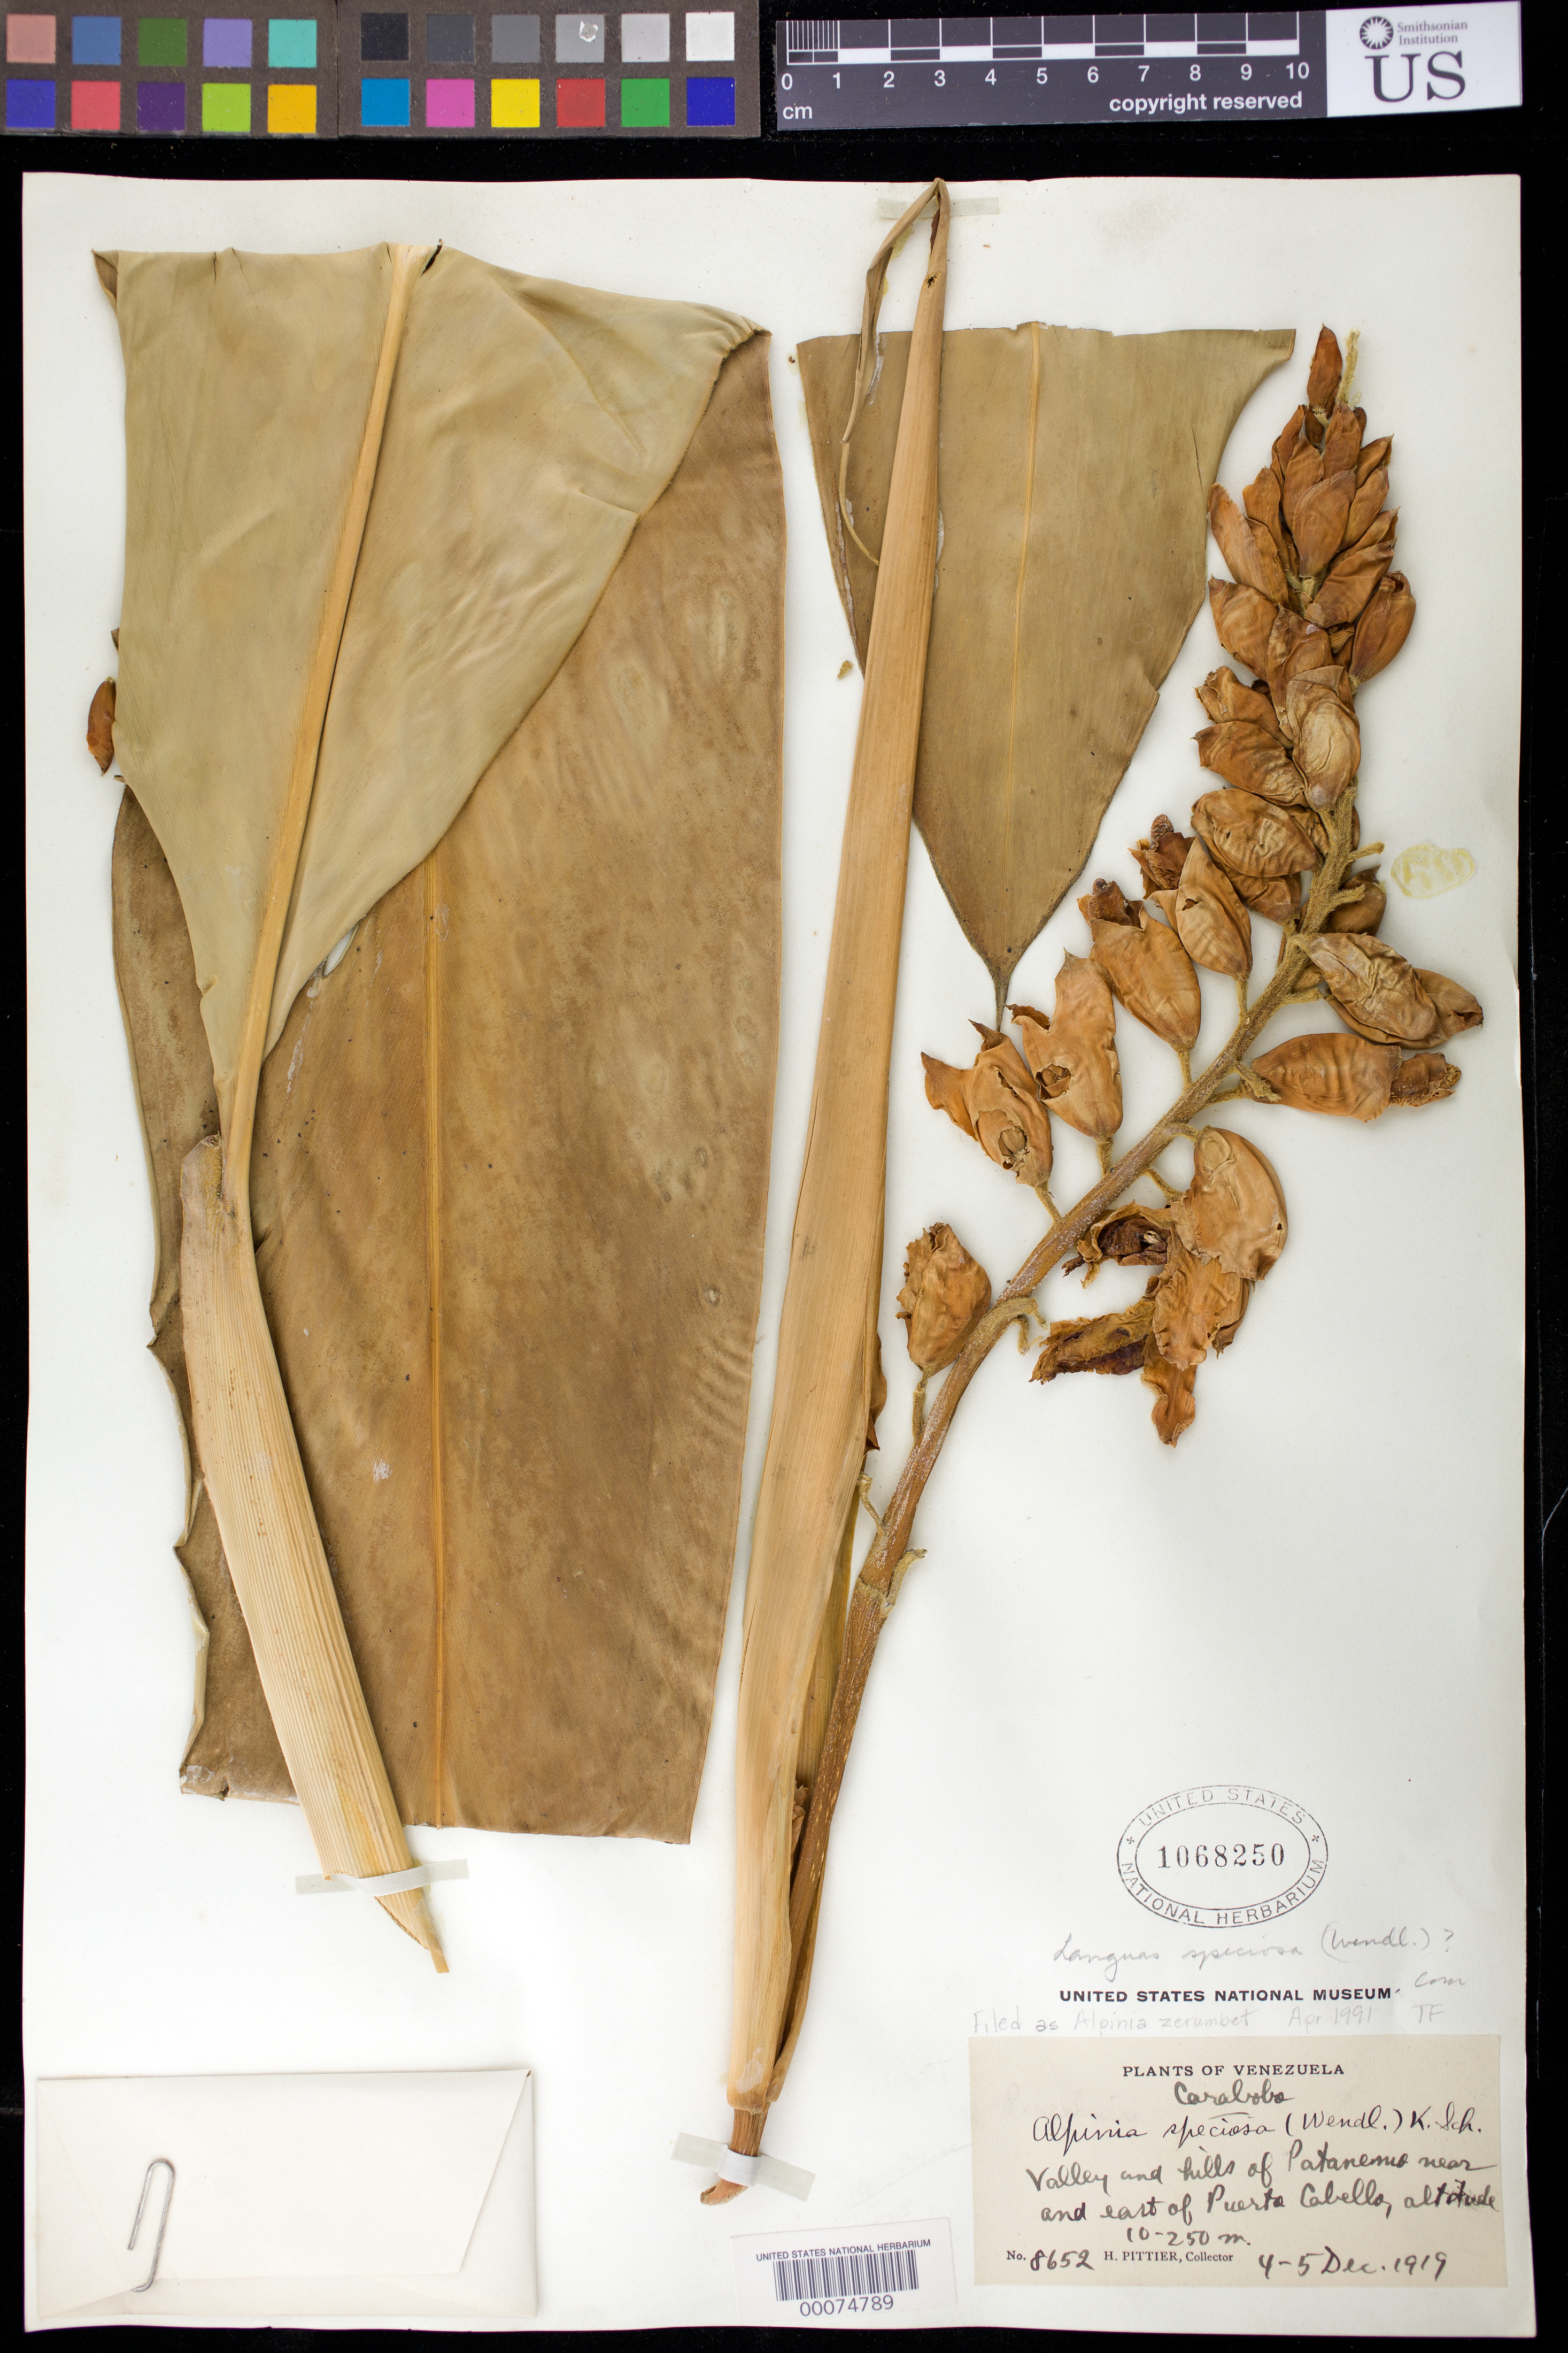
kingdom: Plantae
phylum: Tracheophyta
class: Liliopsida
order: Zingiberales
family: Zingiberaceae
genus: Alpinia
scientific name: Alpinia zerumbet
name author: (Pers.) B.L. Burtt & R.M. Sm.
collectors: H. F. Pittier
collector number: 8652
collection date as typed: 04 Dec 1919 to 05 Dec 1919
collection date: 1919-12-04/1919-12-05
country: Venezuela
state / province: Carabobo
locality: Valley and hills of patanemo near and east of puerto cabello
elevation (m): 10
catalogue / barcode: US 1068250